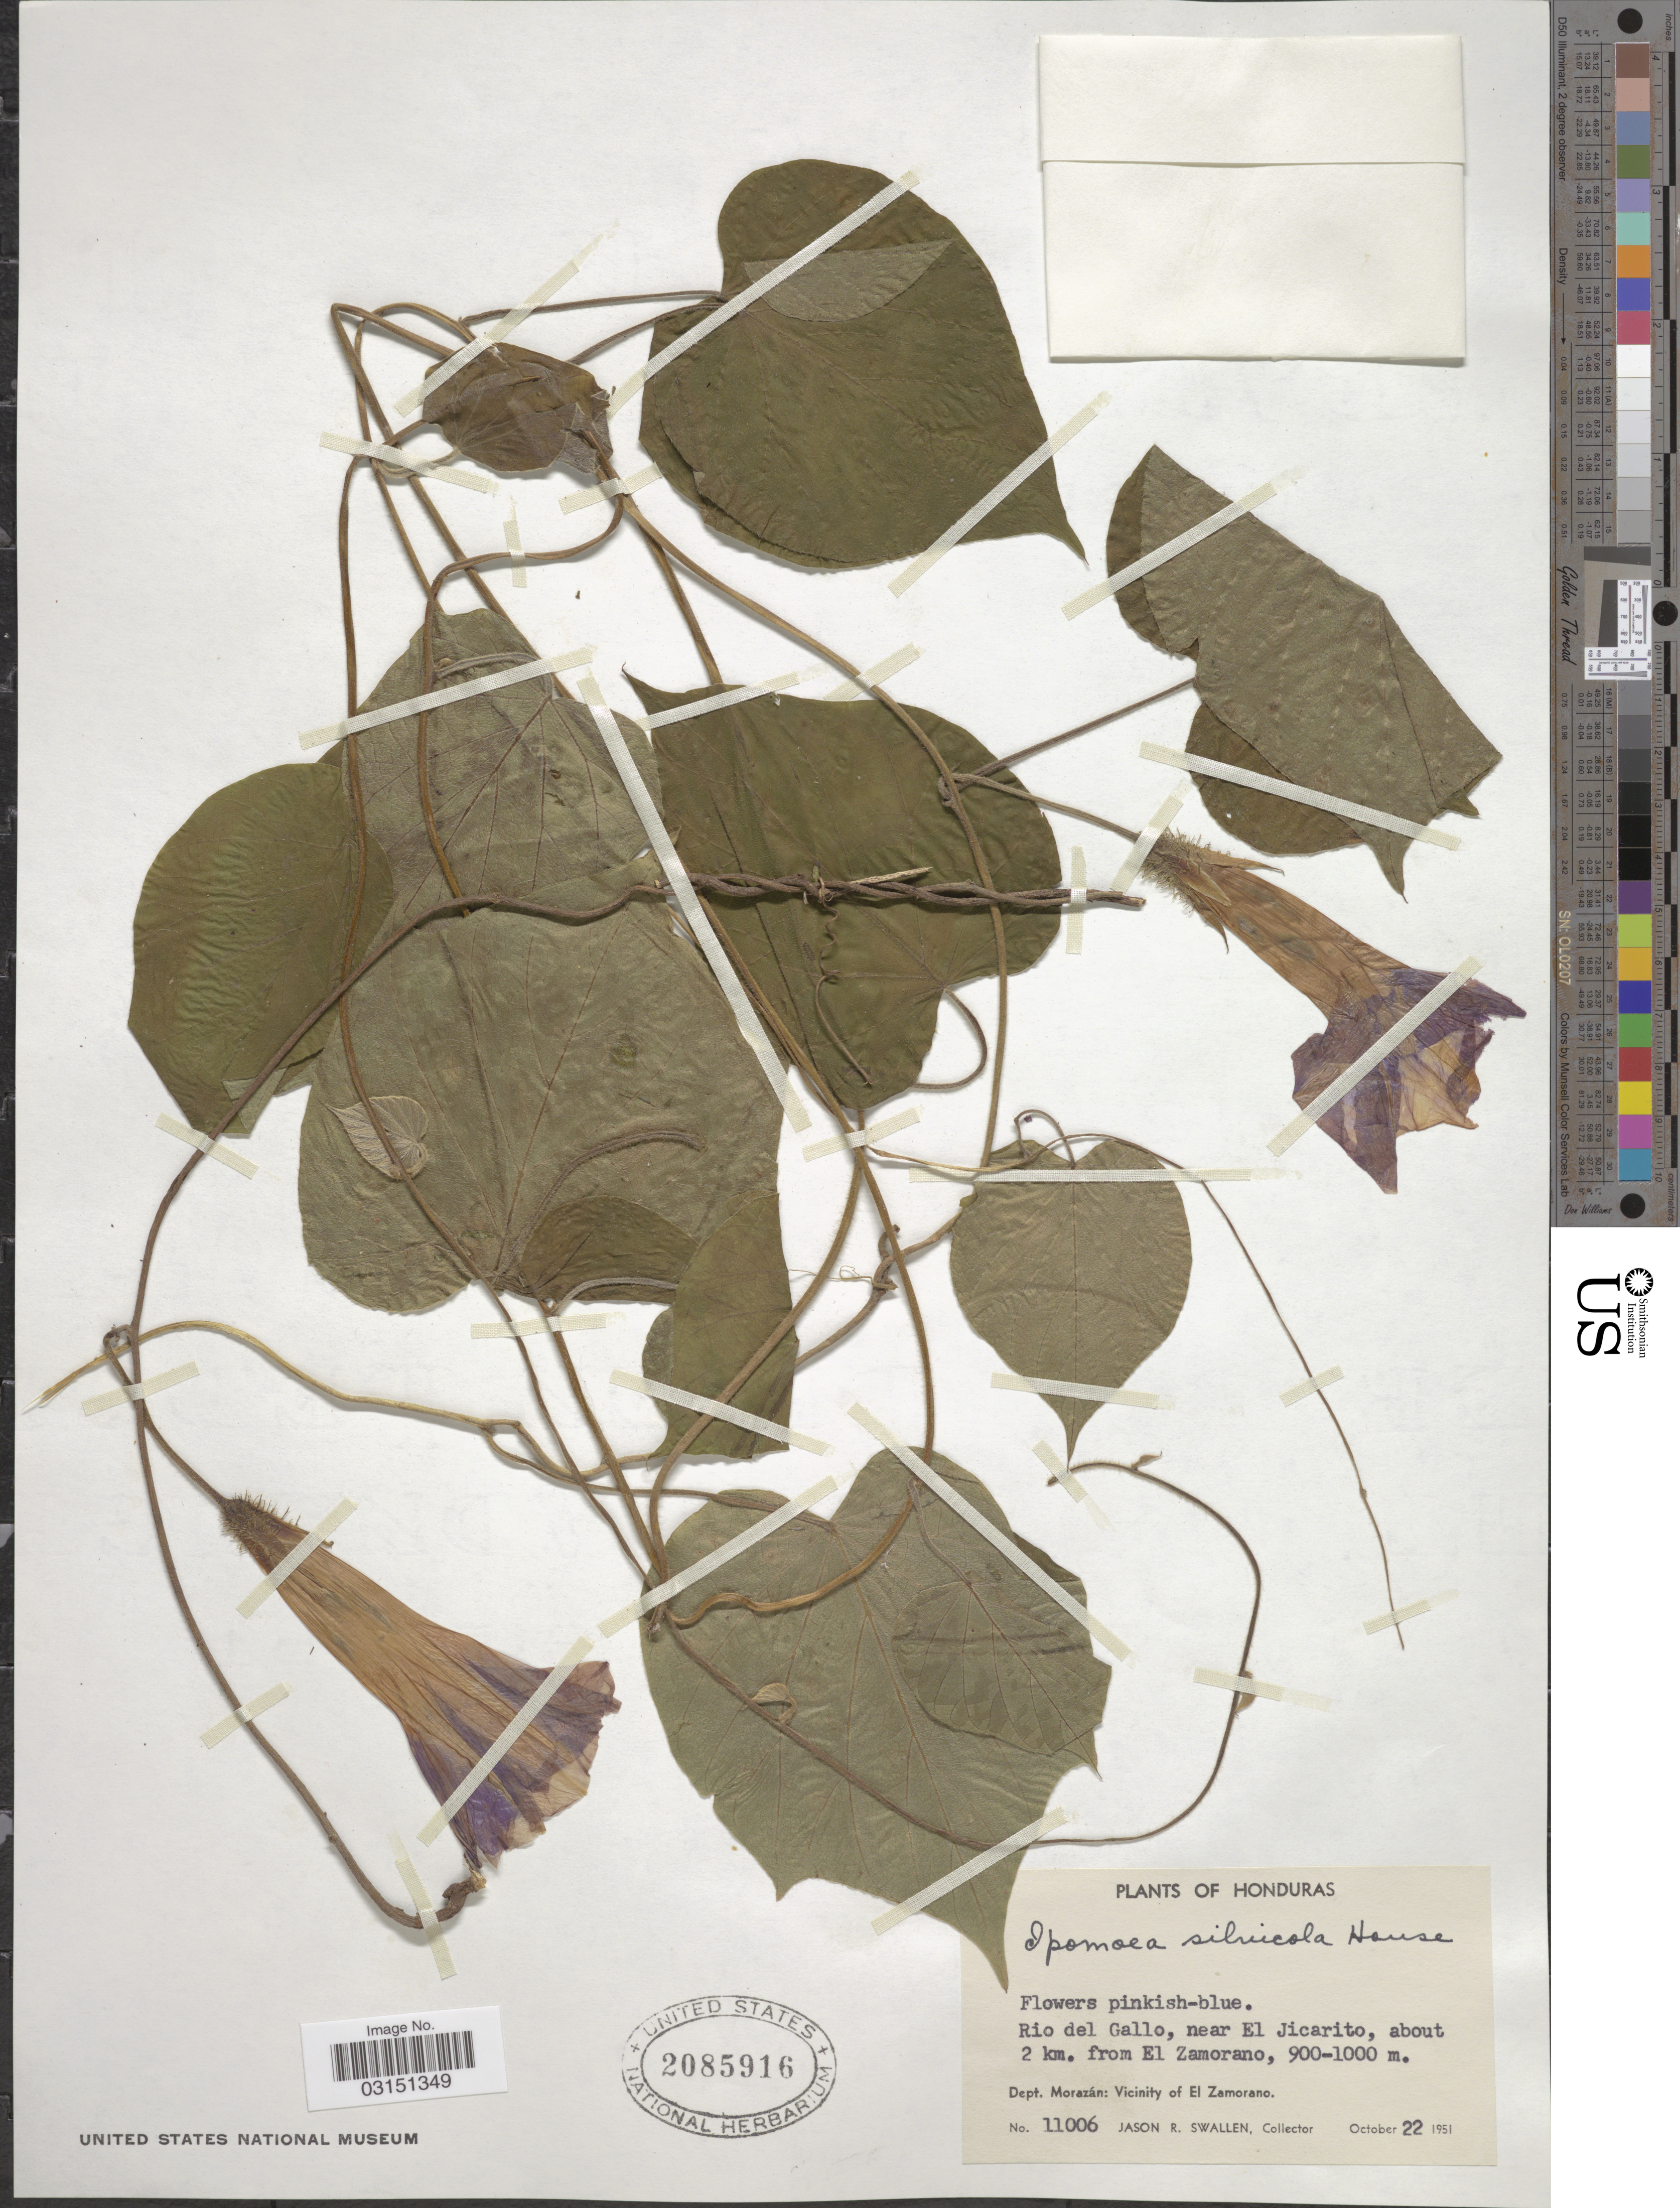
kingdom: Plantae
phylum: Tracheophyta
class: Magnoliopsida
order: Solanales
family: Convolvulaceae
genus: Ipomoea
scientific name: Ipomoea silvicola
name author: House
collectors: J. R. Swallen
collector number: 11006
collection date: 1951-10-22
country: Honduras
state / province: Fco. Morazán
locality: Rio del Gallo, near El Jicarito, about 2 km. from El Zamorano. Dept. Morazán: Vicinity of El Zamorano.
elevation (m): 900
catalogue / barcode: US 2085916